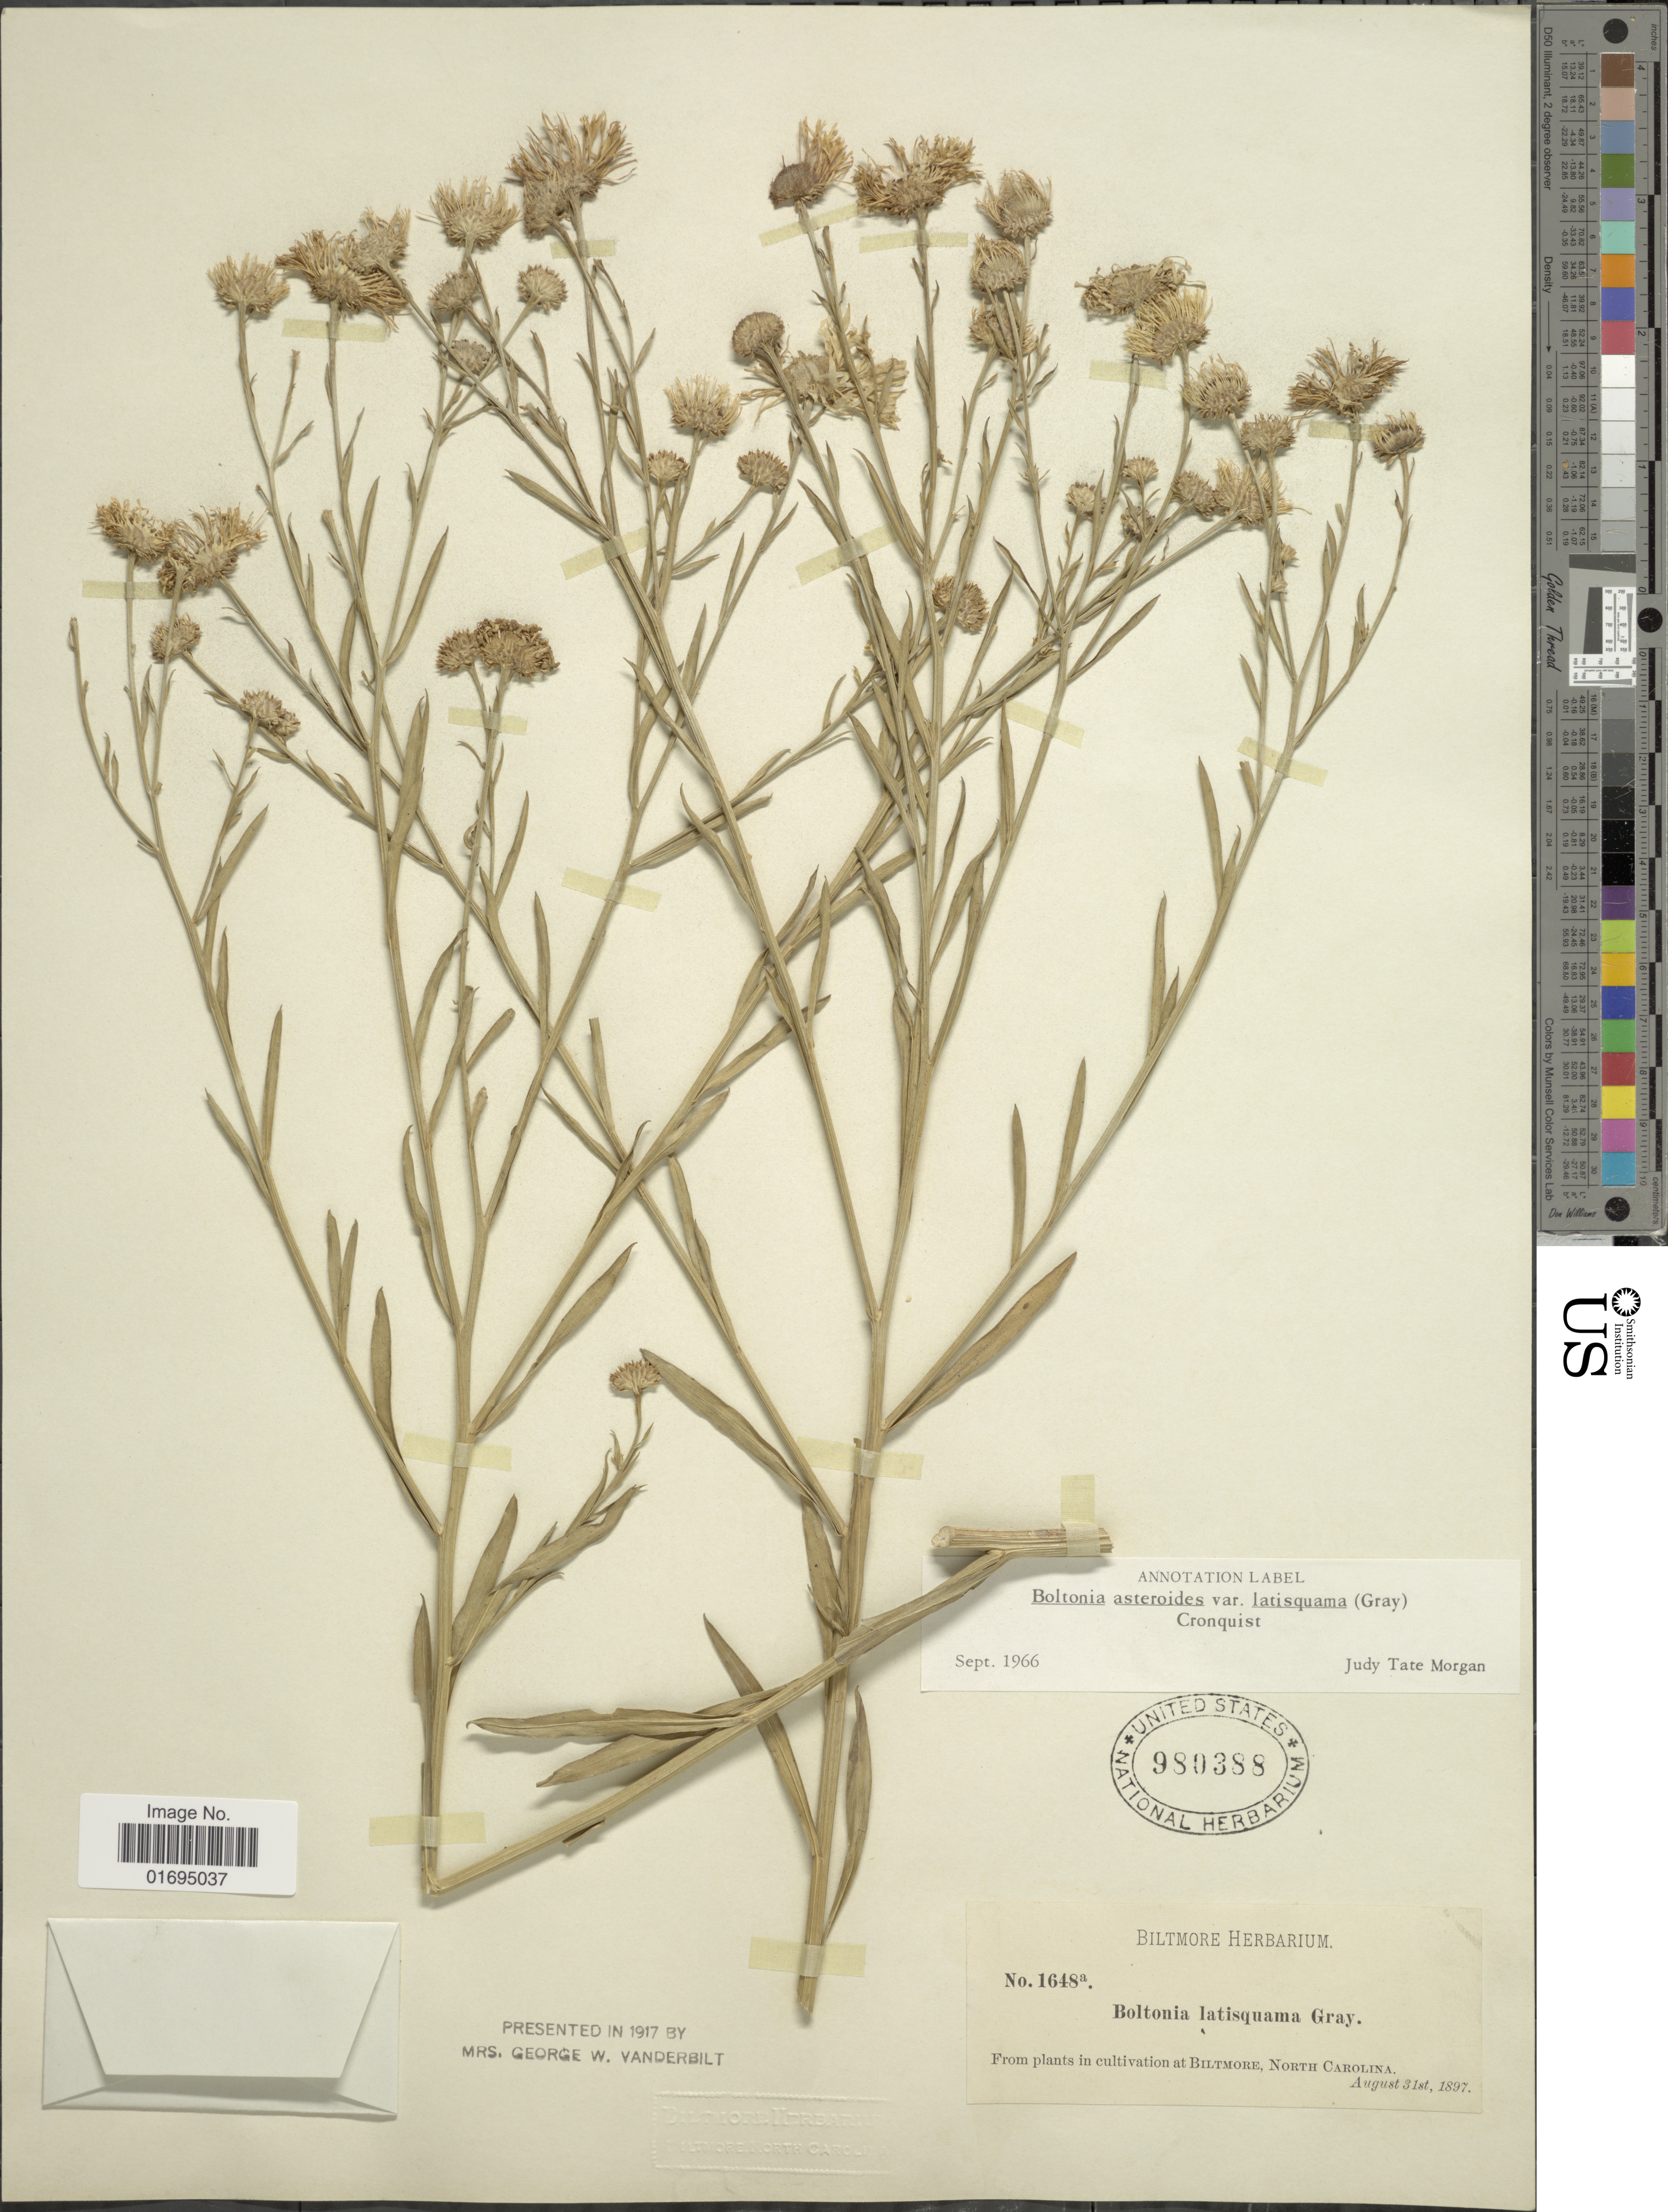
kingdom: Plantae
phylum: Tracheophyta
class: Magnoliopsida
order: Asterales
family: Asteraceae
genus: Boltonia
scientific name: Boltonia asteroides var. latisquama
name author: (A. Gray) Cronq.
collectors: ex herb. Biltmore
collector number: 1648a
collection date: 1897-08-31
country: United States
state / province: North Carolina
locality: Biltmore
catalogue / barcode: US 980388